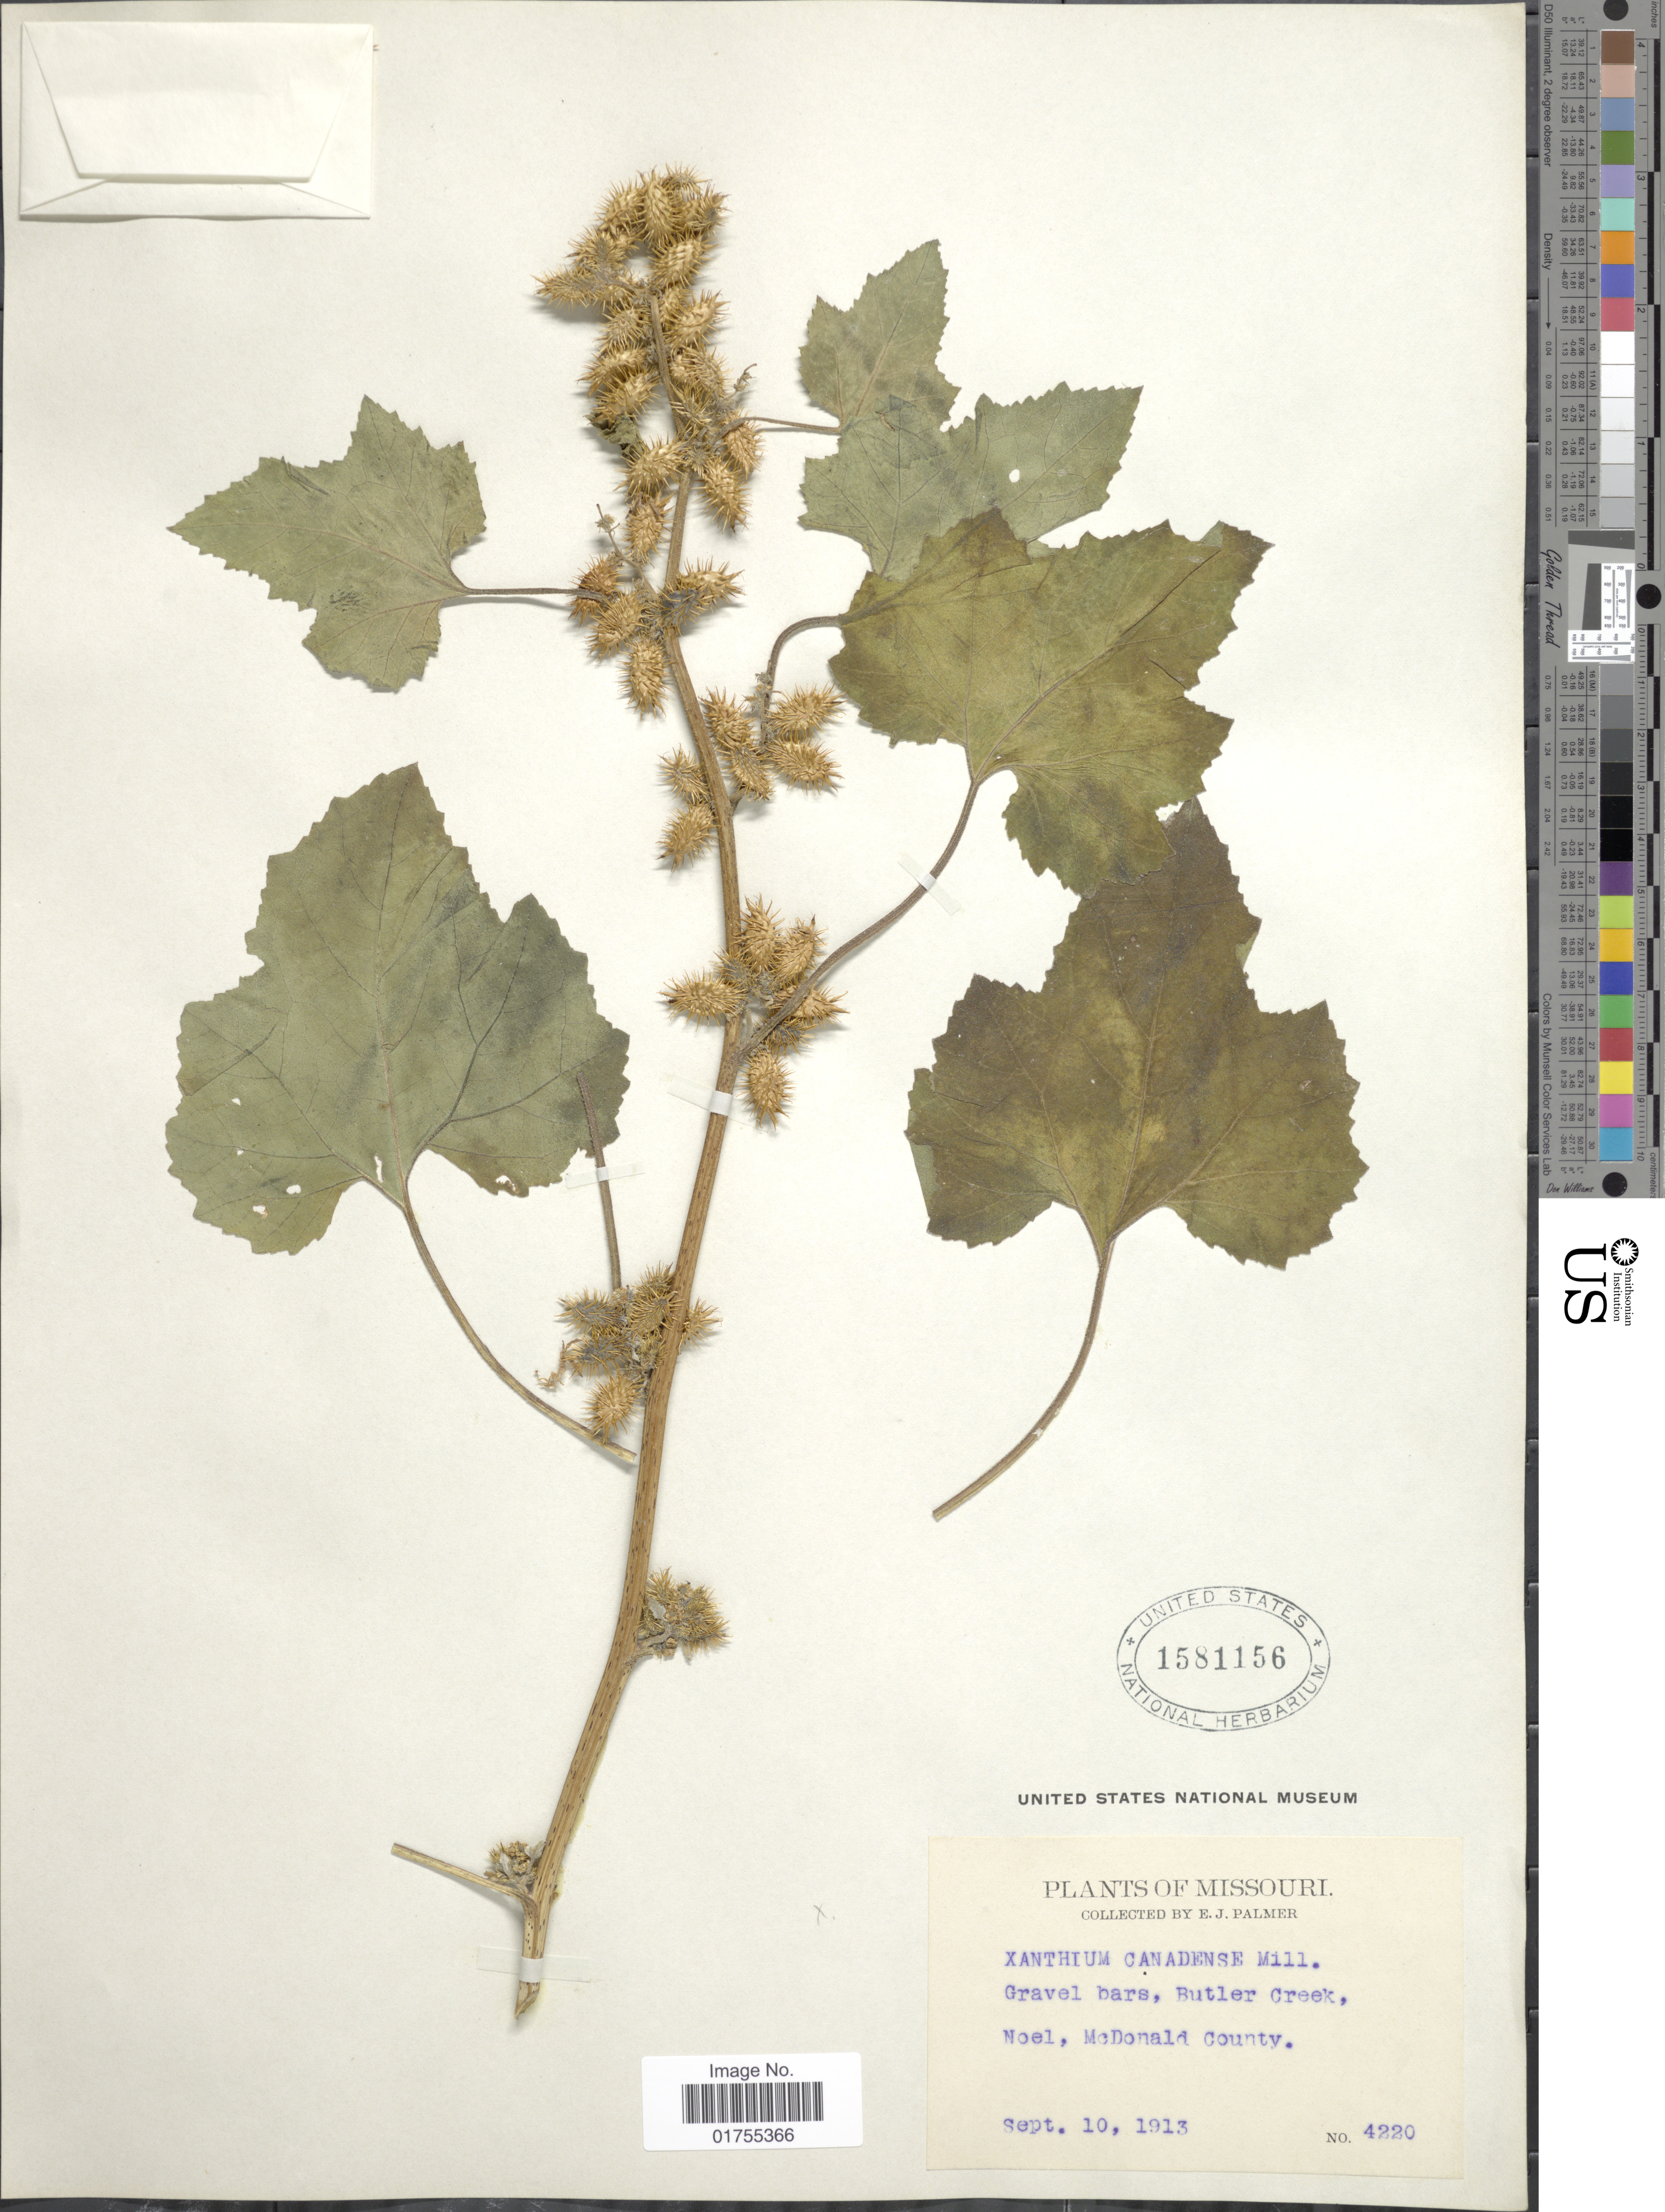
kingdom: Plantae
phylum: Tracheophyta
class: Magnoliopsida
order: Asterales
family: Asteraceae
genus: Xanthium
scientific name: Xanthium strumarium var. glabratum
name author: Mill.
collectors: E. J. Palmer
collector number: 4220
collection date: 1913-09-10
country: United States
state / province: Missouri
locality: Gravel bars, Butler Creek, Noel, Mcdonald County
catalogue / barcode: US 1581156